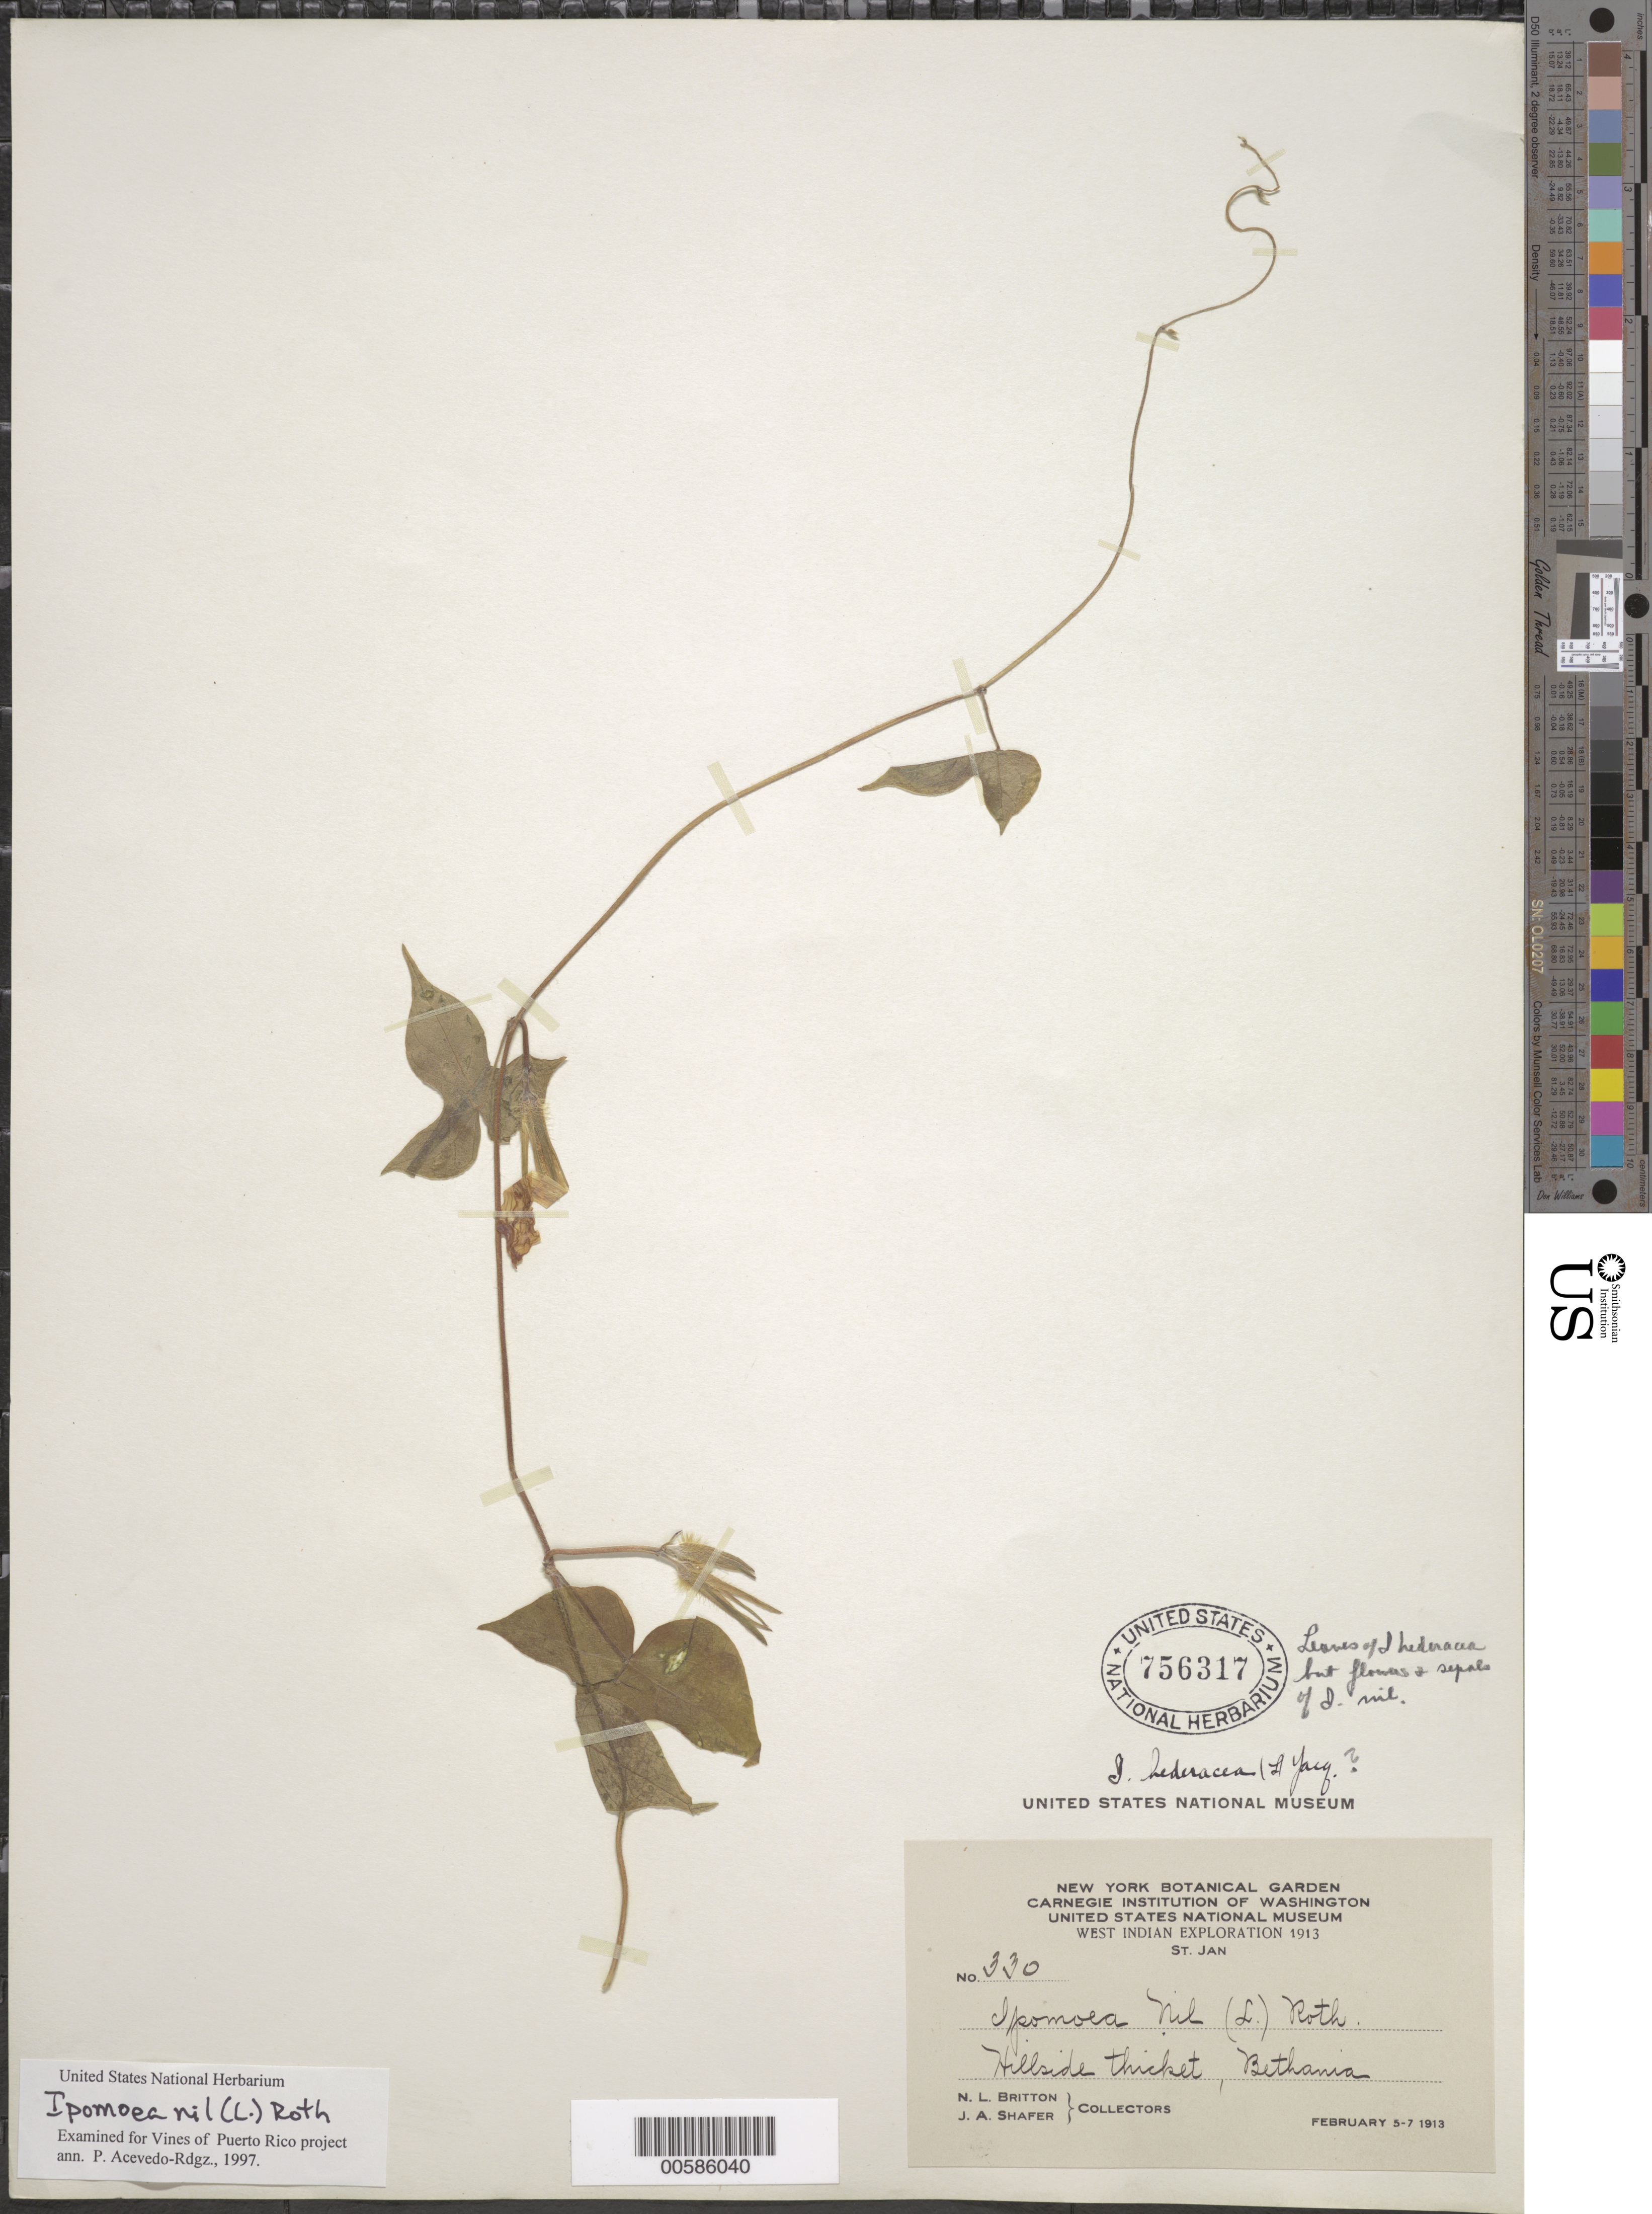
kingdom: Plantae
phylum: Tracheophyta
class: Magnoliopsida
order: Solanales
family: Convolvulaceae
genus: Ipomoea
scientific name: Ipomoea nil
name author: (L.) Roth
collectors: N. Britton & J. A. Shafer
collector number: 330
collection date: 1913-02-05/1913-02-07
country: U.S. Virgin Islands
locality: West Indian, St. Jan, Hillside thicket, Bethania.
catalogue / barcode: US 756317